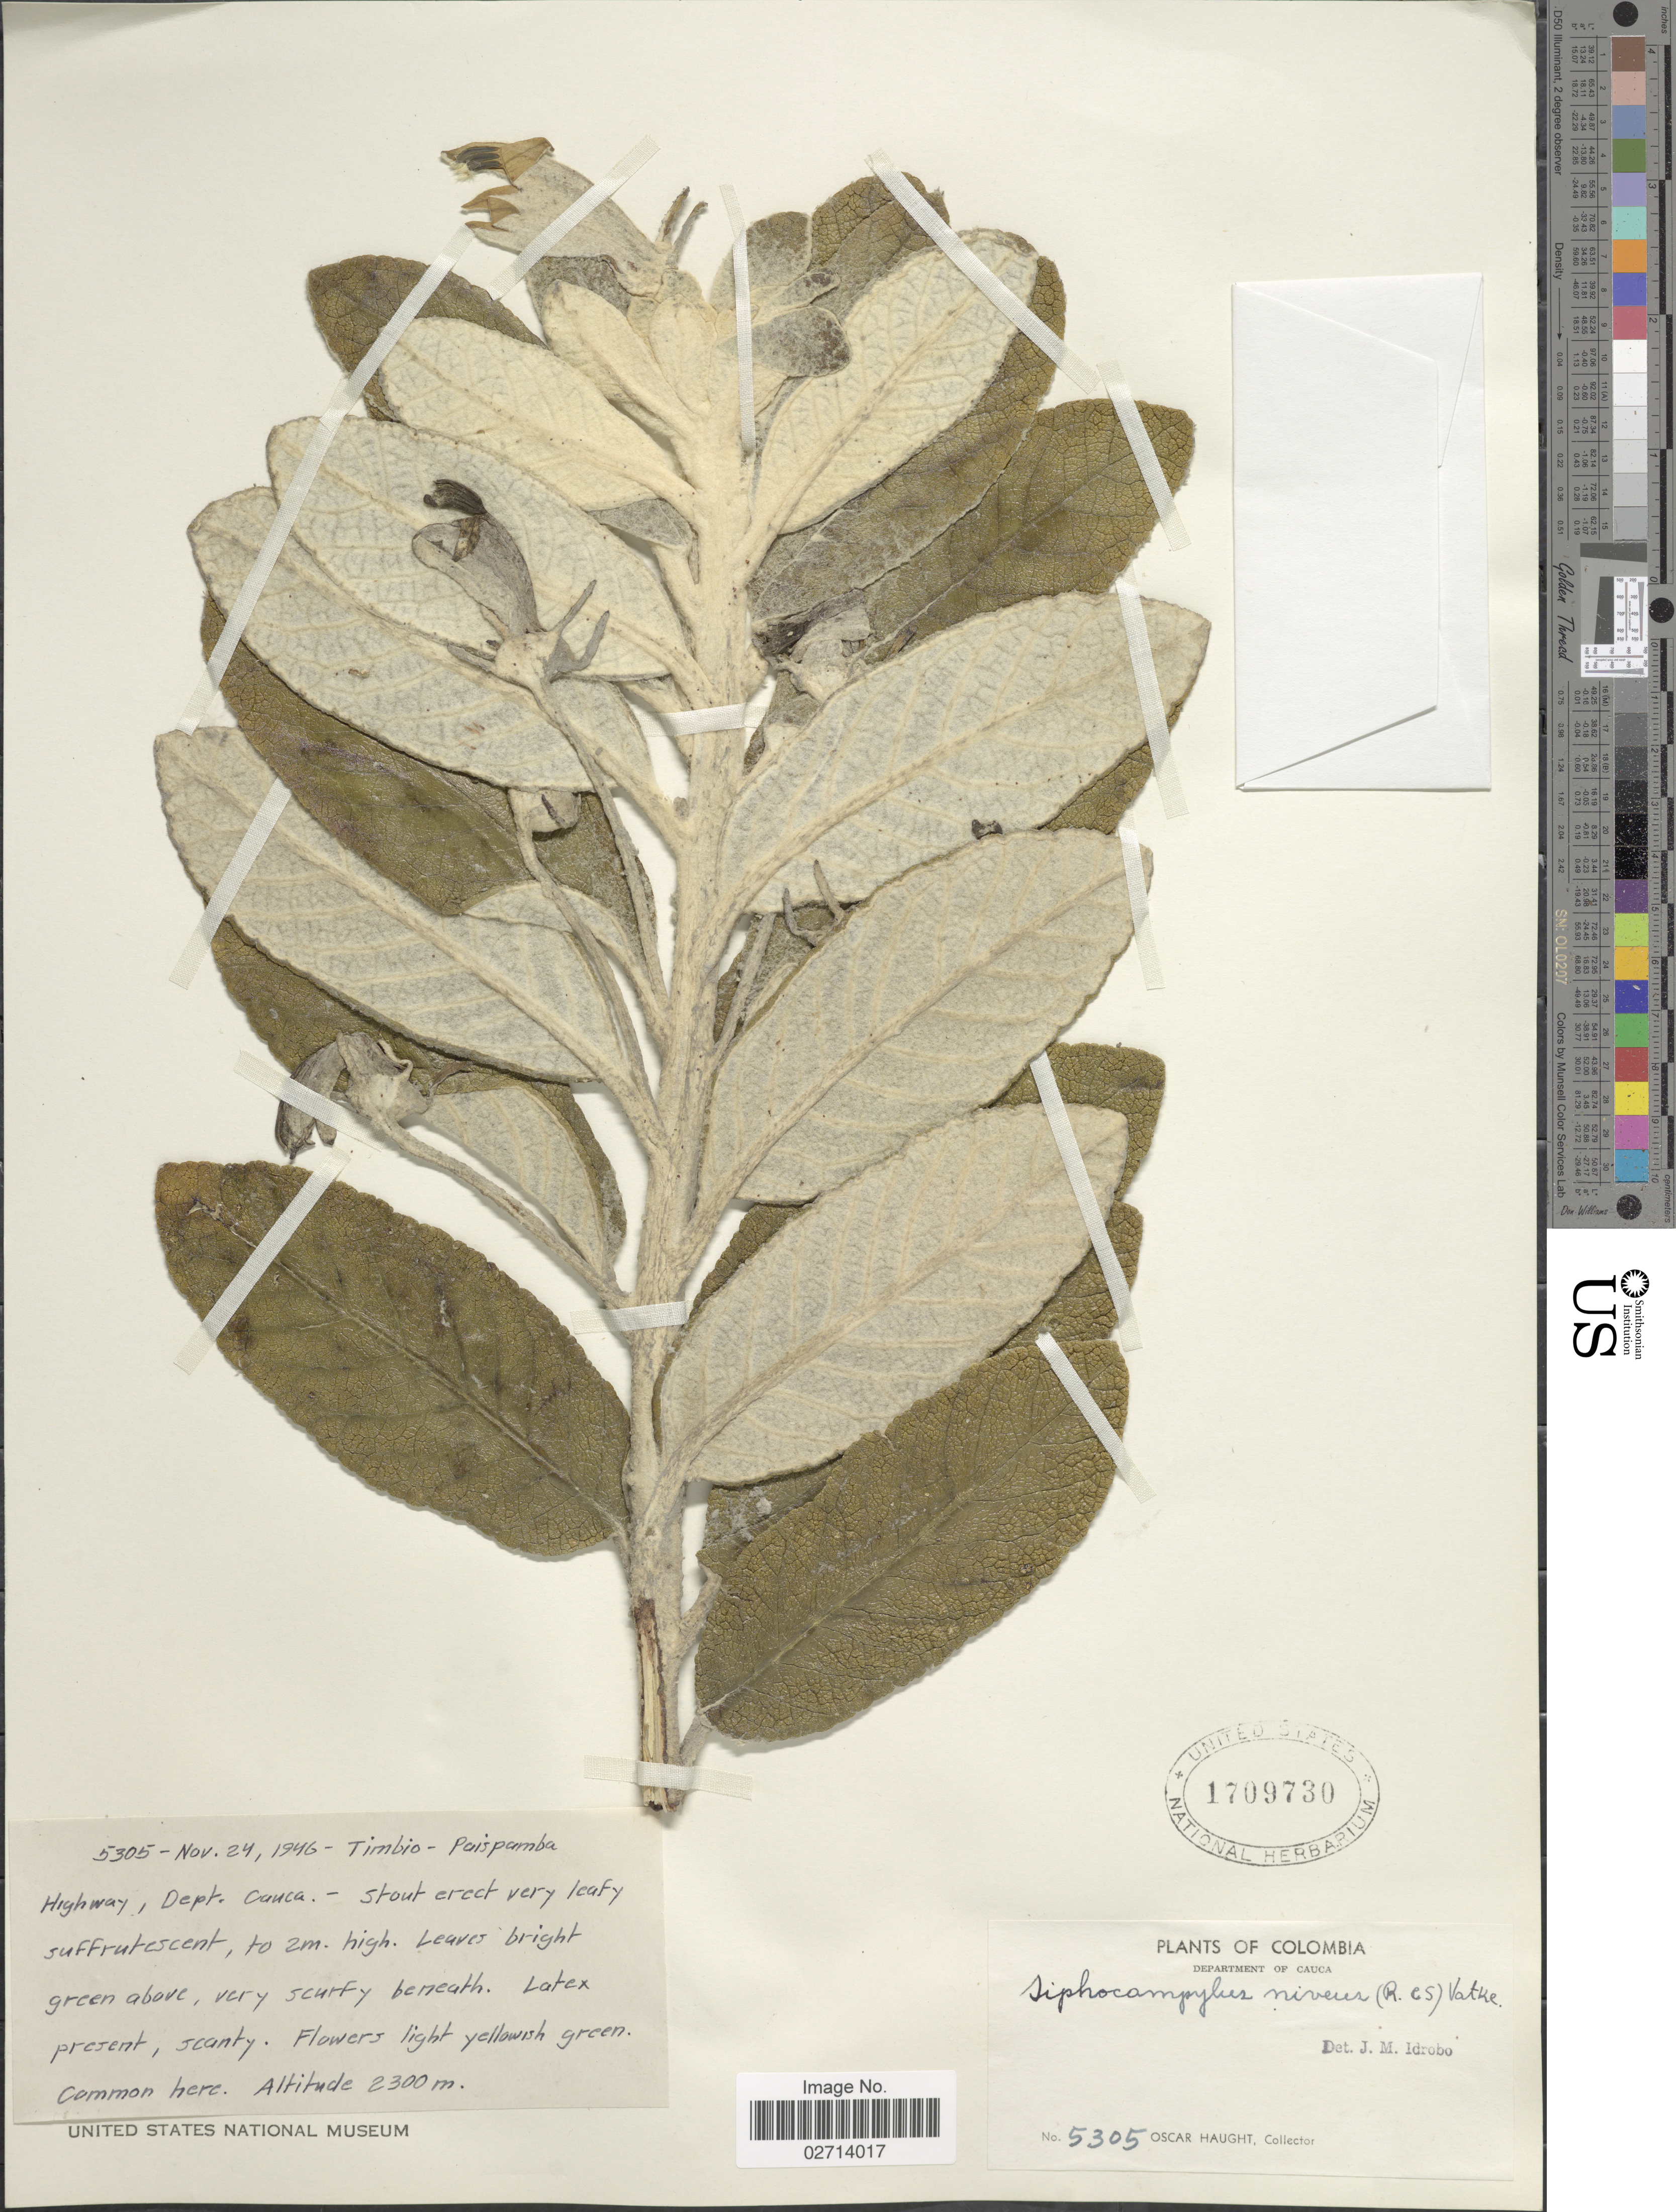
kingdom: Plantae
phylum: Tracheophyta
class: Magnoliopsida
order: Asterales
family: Campanulaceae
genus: Siphocampylus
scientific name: Siphocampylus niveus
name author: (Willd. ex Schult.) Vatke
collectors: O. L. Haught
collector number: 5305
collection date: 1946-11-24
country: Colombia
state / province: Cauca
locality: Timbio-Paispamba Highway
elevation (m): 2300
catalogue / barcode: US 1709730